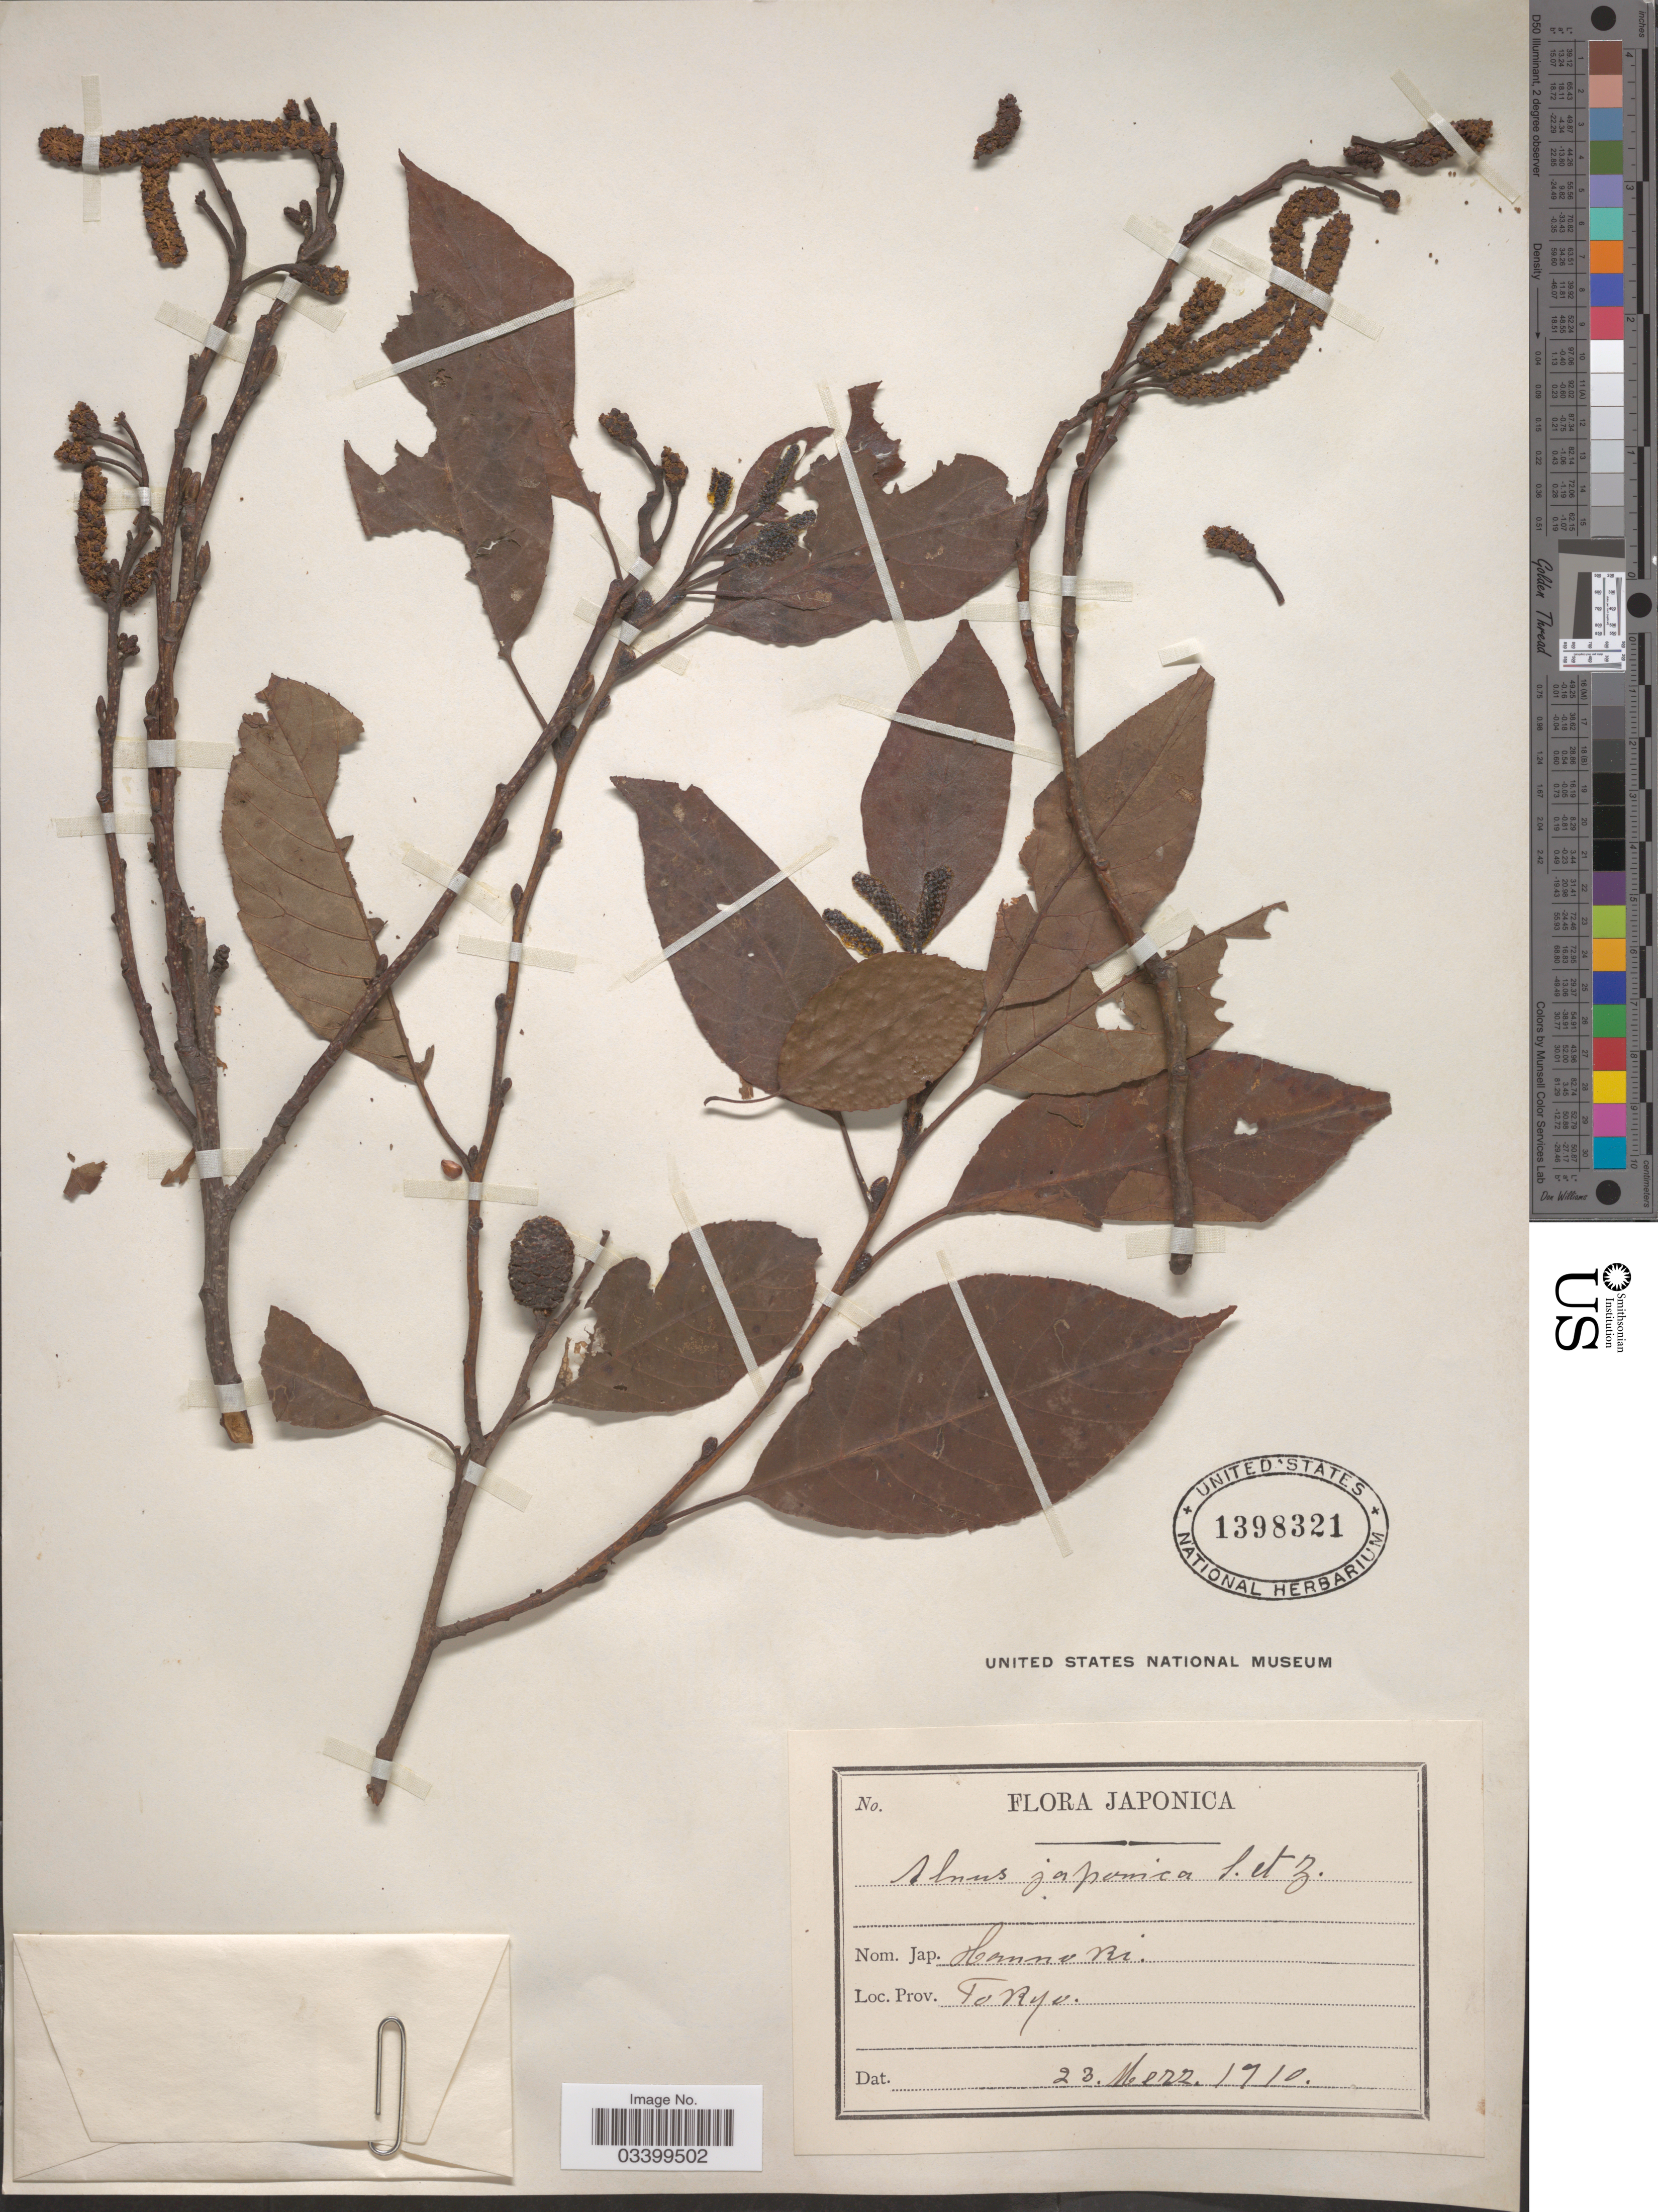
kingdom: Plantae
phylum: Tracheophyta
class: Magnoliopsida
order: Fagales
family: Betulaceae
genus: Alnus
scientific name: Alnus japonica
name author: (Thunb.) Steud.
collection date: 1910-03-23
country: Japan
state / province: Tokyo, Federal City of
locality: Tokyo.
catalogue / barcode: US 1398321